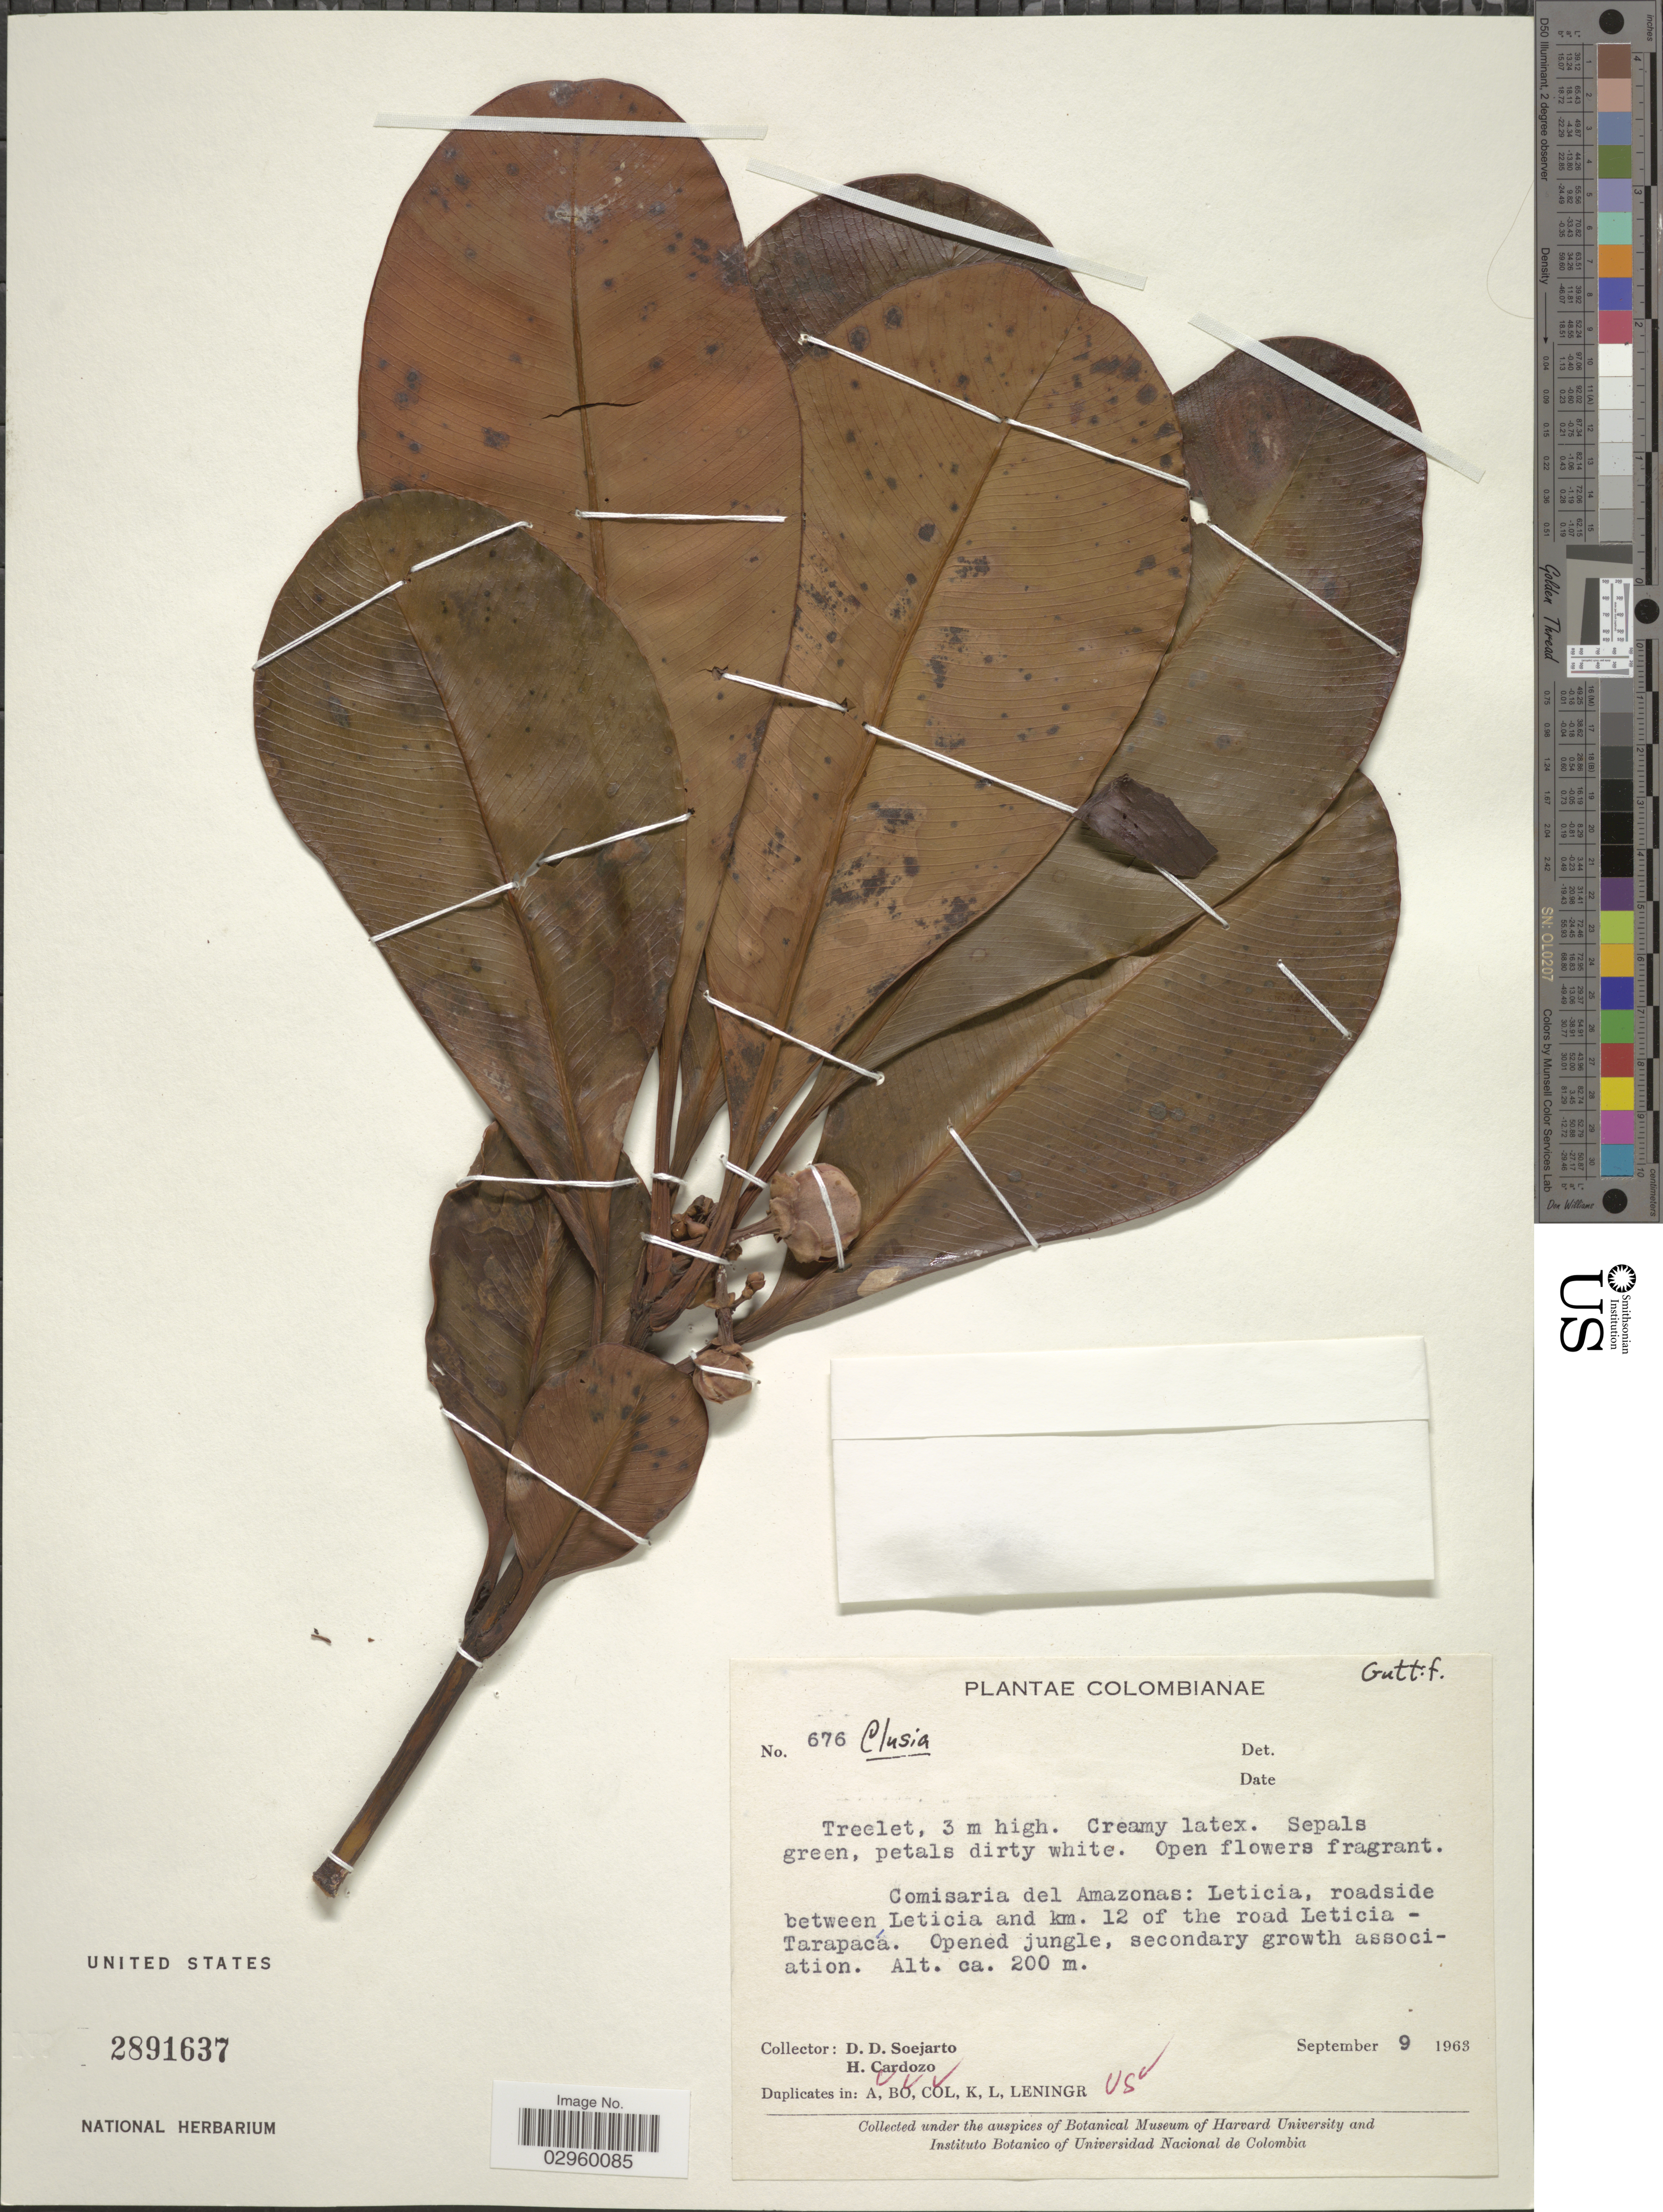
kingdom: Plantae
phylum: Tracheophyta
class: Magnoliopsida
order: Malpighiales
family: Clusiaceae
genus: Clusia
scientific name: Clusia sp.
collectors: H. Cardozo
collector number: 676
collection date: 1963-09-09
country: Colombia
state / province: Amazônas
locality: Comisaria del Amazonas: Leticia, roadside between Leticia and km. 12 of the road Leticia - Tarapacá.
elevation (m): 200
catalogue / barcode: US 2891637